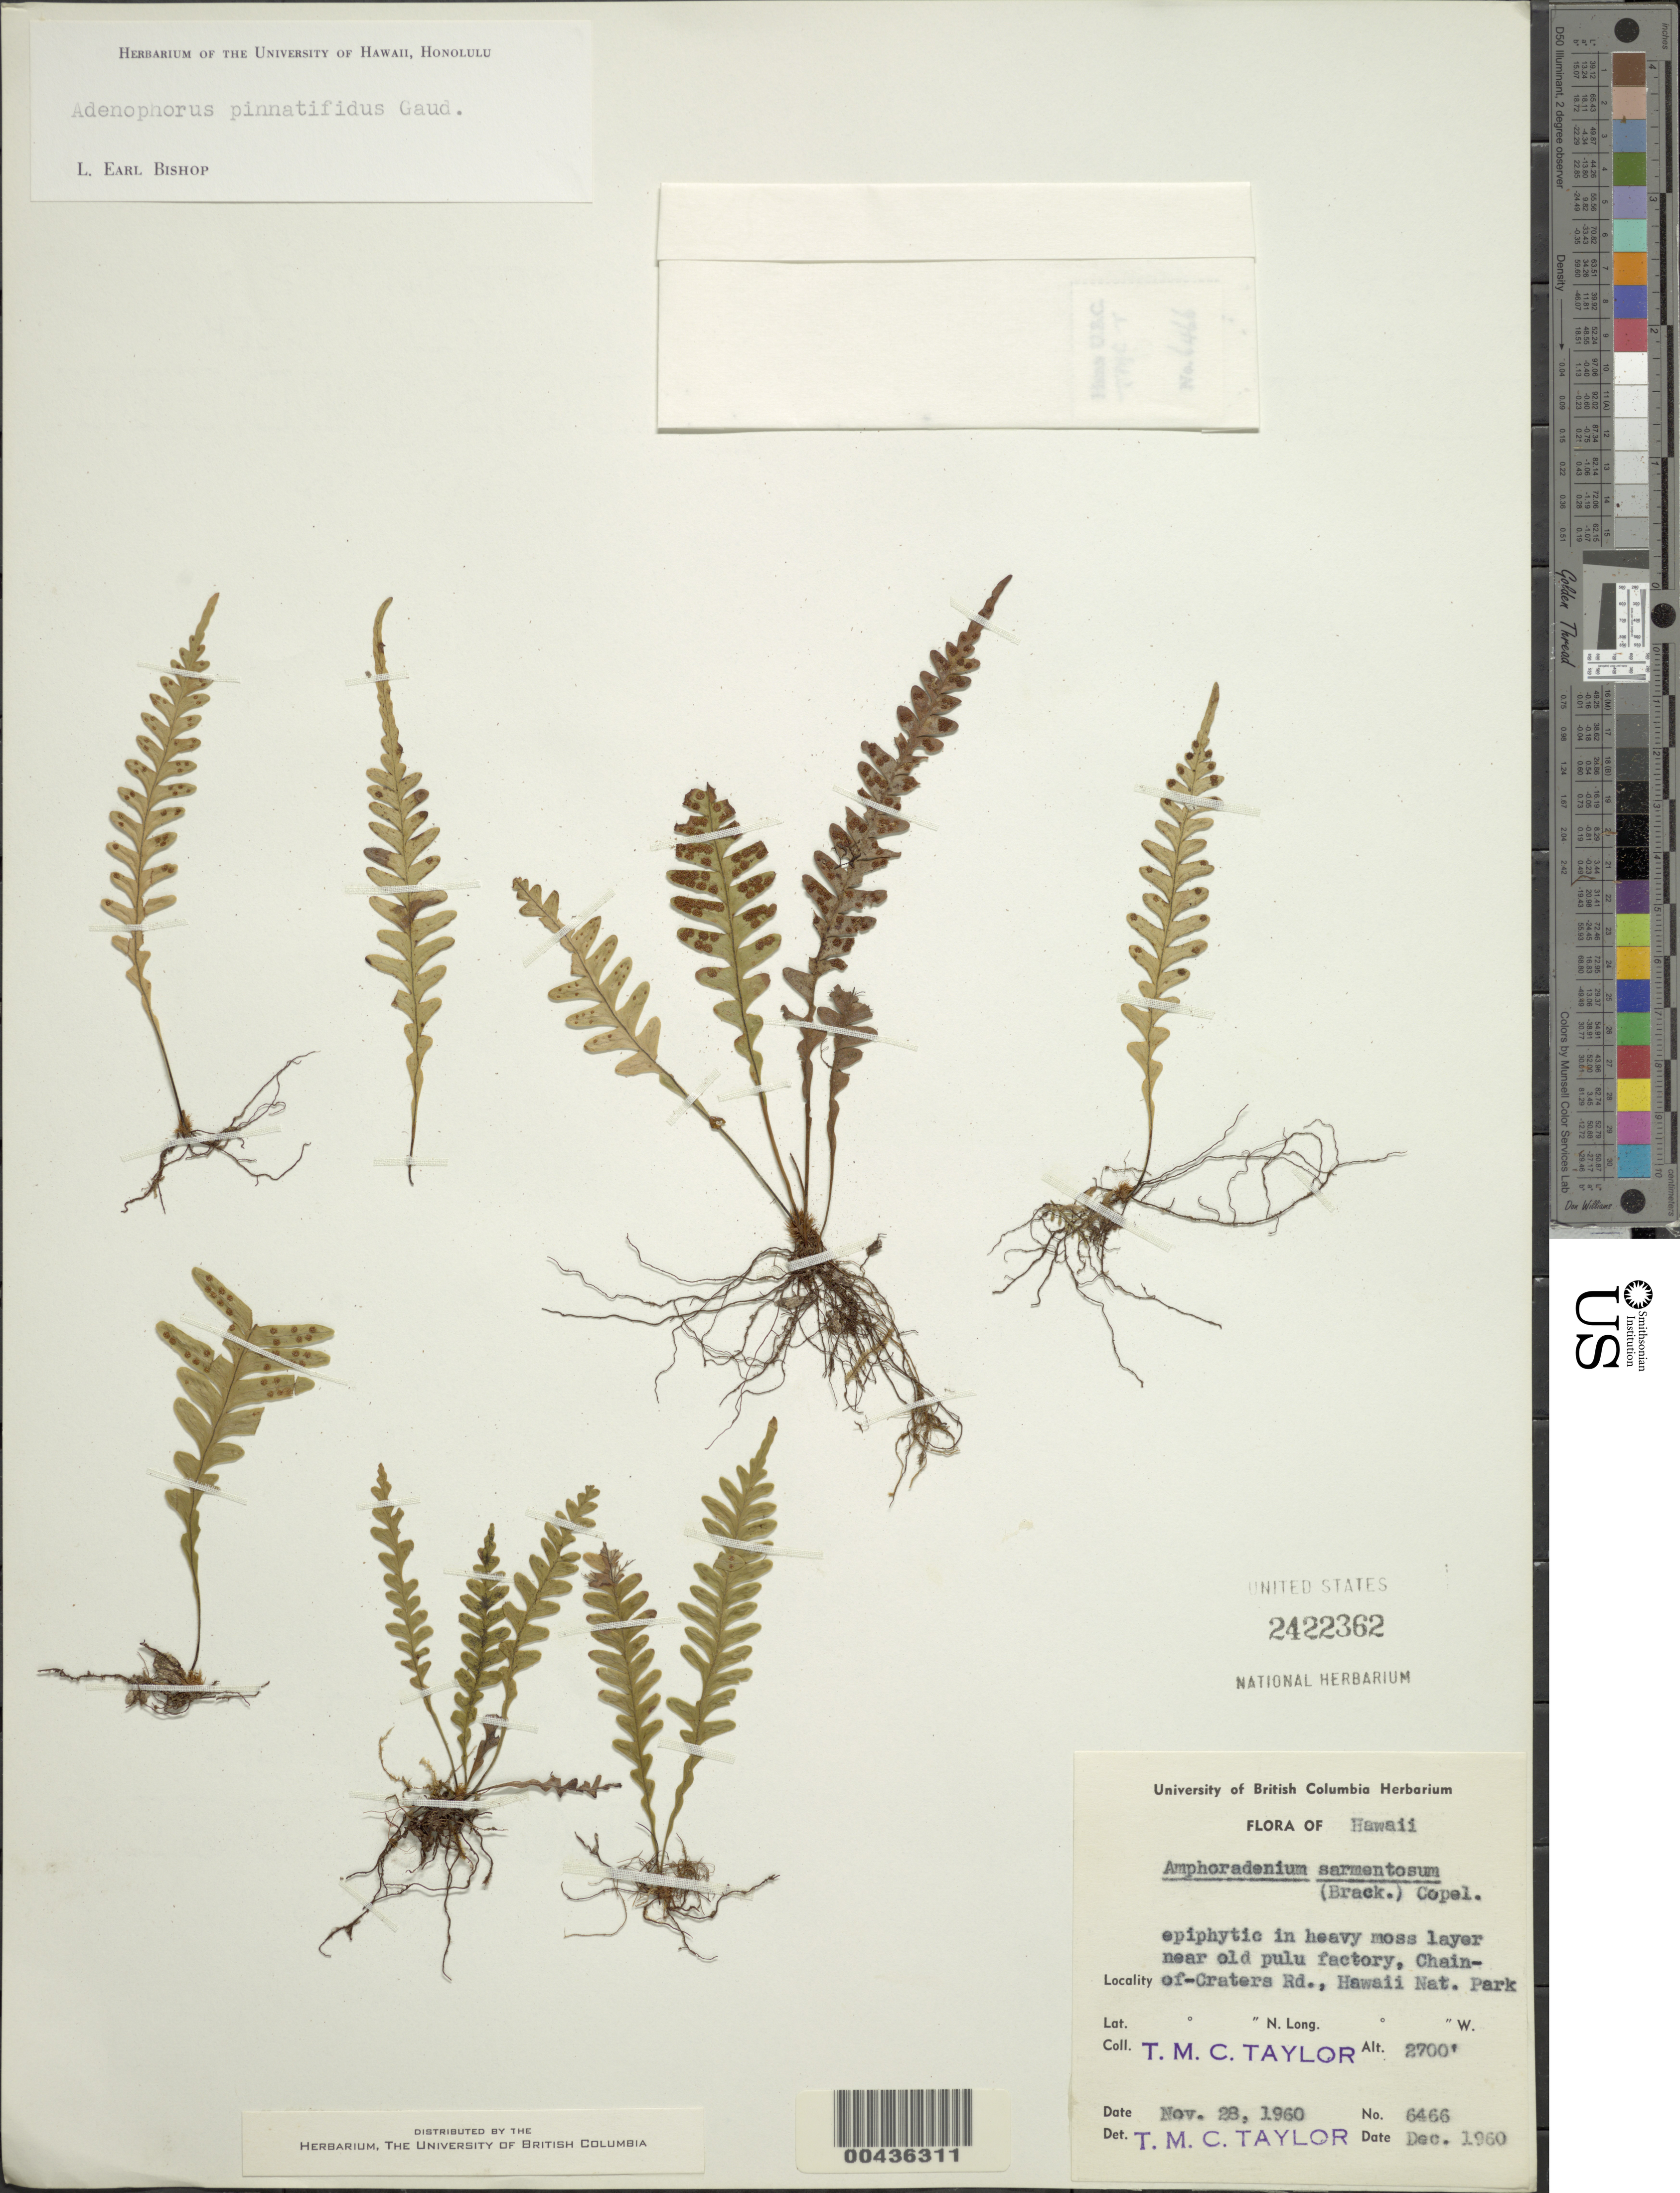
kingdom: Plantae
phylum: Tracheophyta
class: Polypodiopsida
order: Polypodiales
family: Polypodiaceae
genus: Adenophorus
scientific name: Adenophorus pinnatifidus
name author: Gaudich.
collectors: T. M. C. Taylor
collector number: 6466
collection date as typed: Dec 1960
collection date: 1960-12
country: United States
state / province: Hawaii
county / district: Hawaii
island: Hawaii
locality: near old pulu factory, Chain-of-Craters Rd., Hawaii Nat. Park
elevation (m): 823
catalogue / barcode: US 2422362